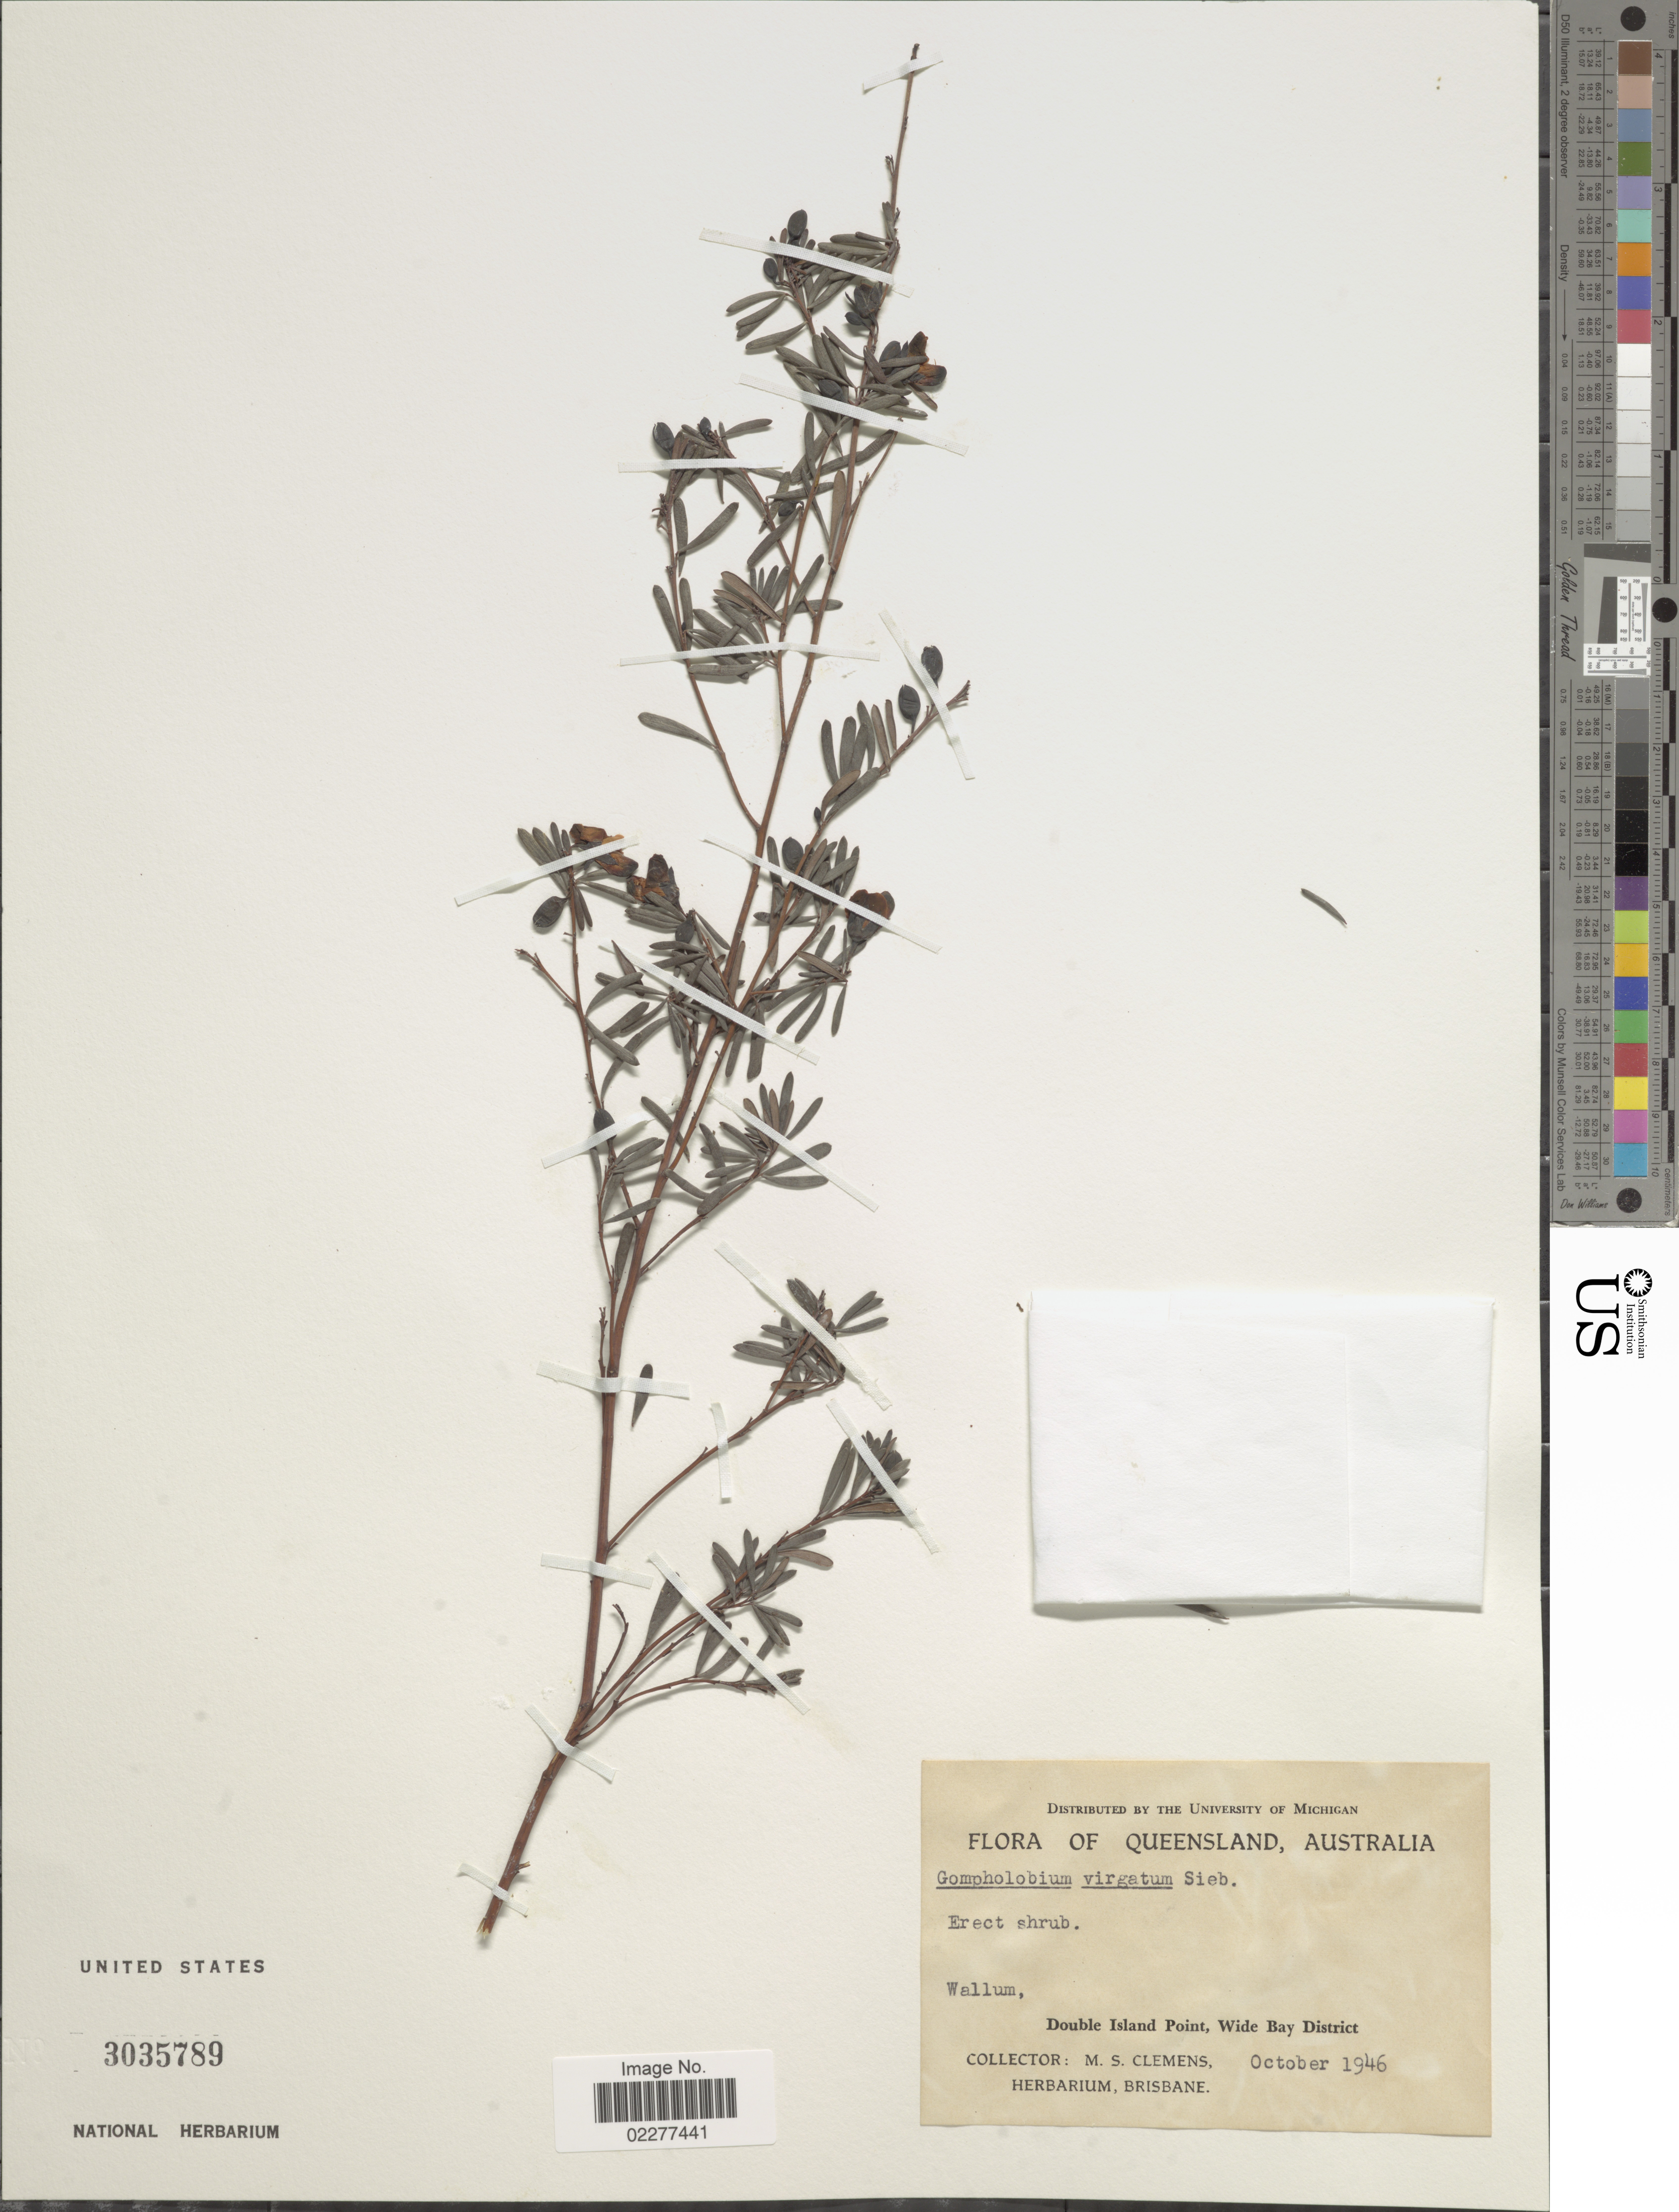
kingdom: Plantae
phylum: Tracheophyta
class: Magnoliopsida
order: Fabales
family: Fabaceae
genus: Gompholobium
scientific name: Gompholobium virgatum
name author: DC.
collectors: M. S. Clemens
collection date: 1946-10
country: Australia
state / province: Queensland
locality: Wallum, Double Island Point, Wide Bay District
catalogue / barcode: US 3035789